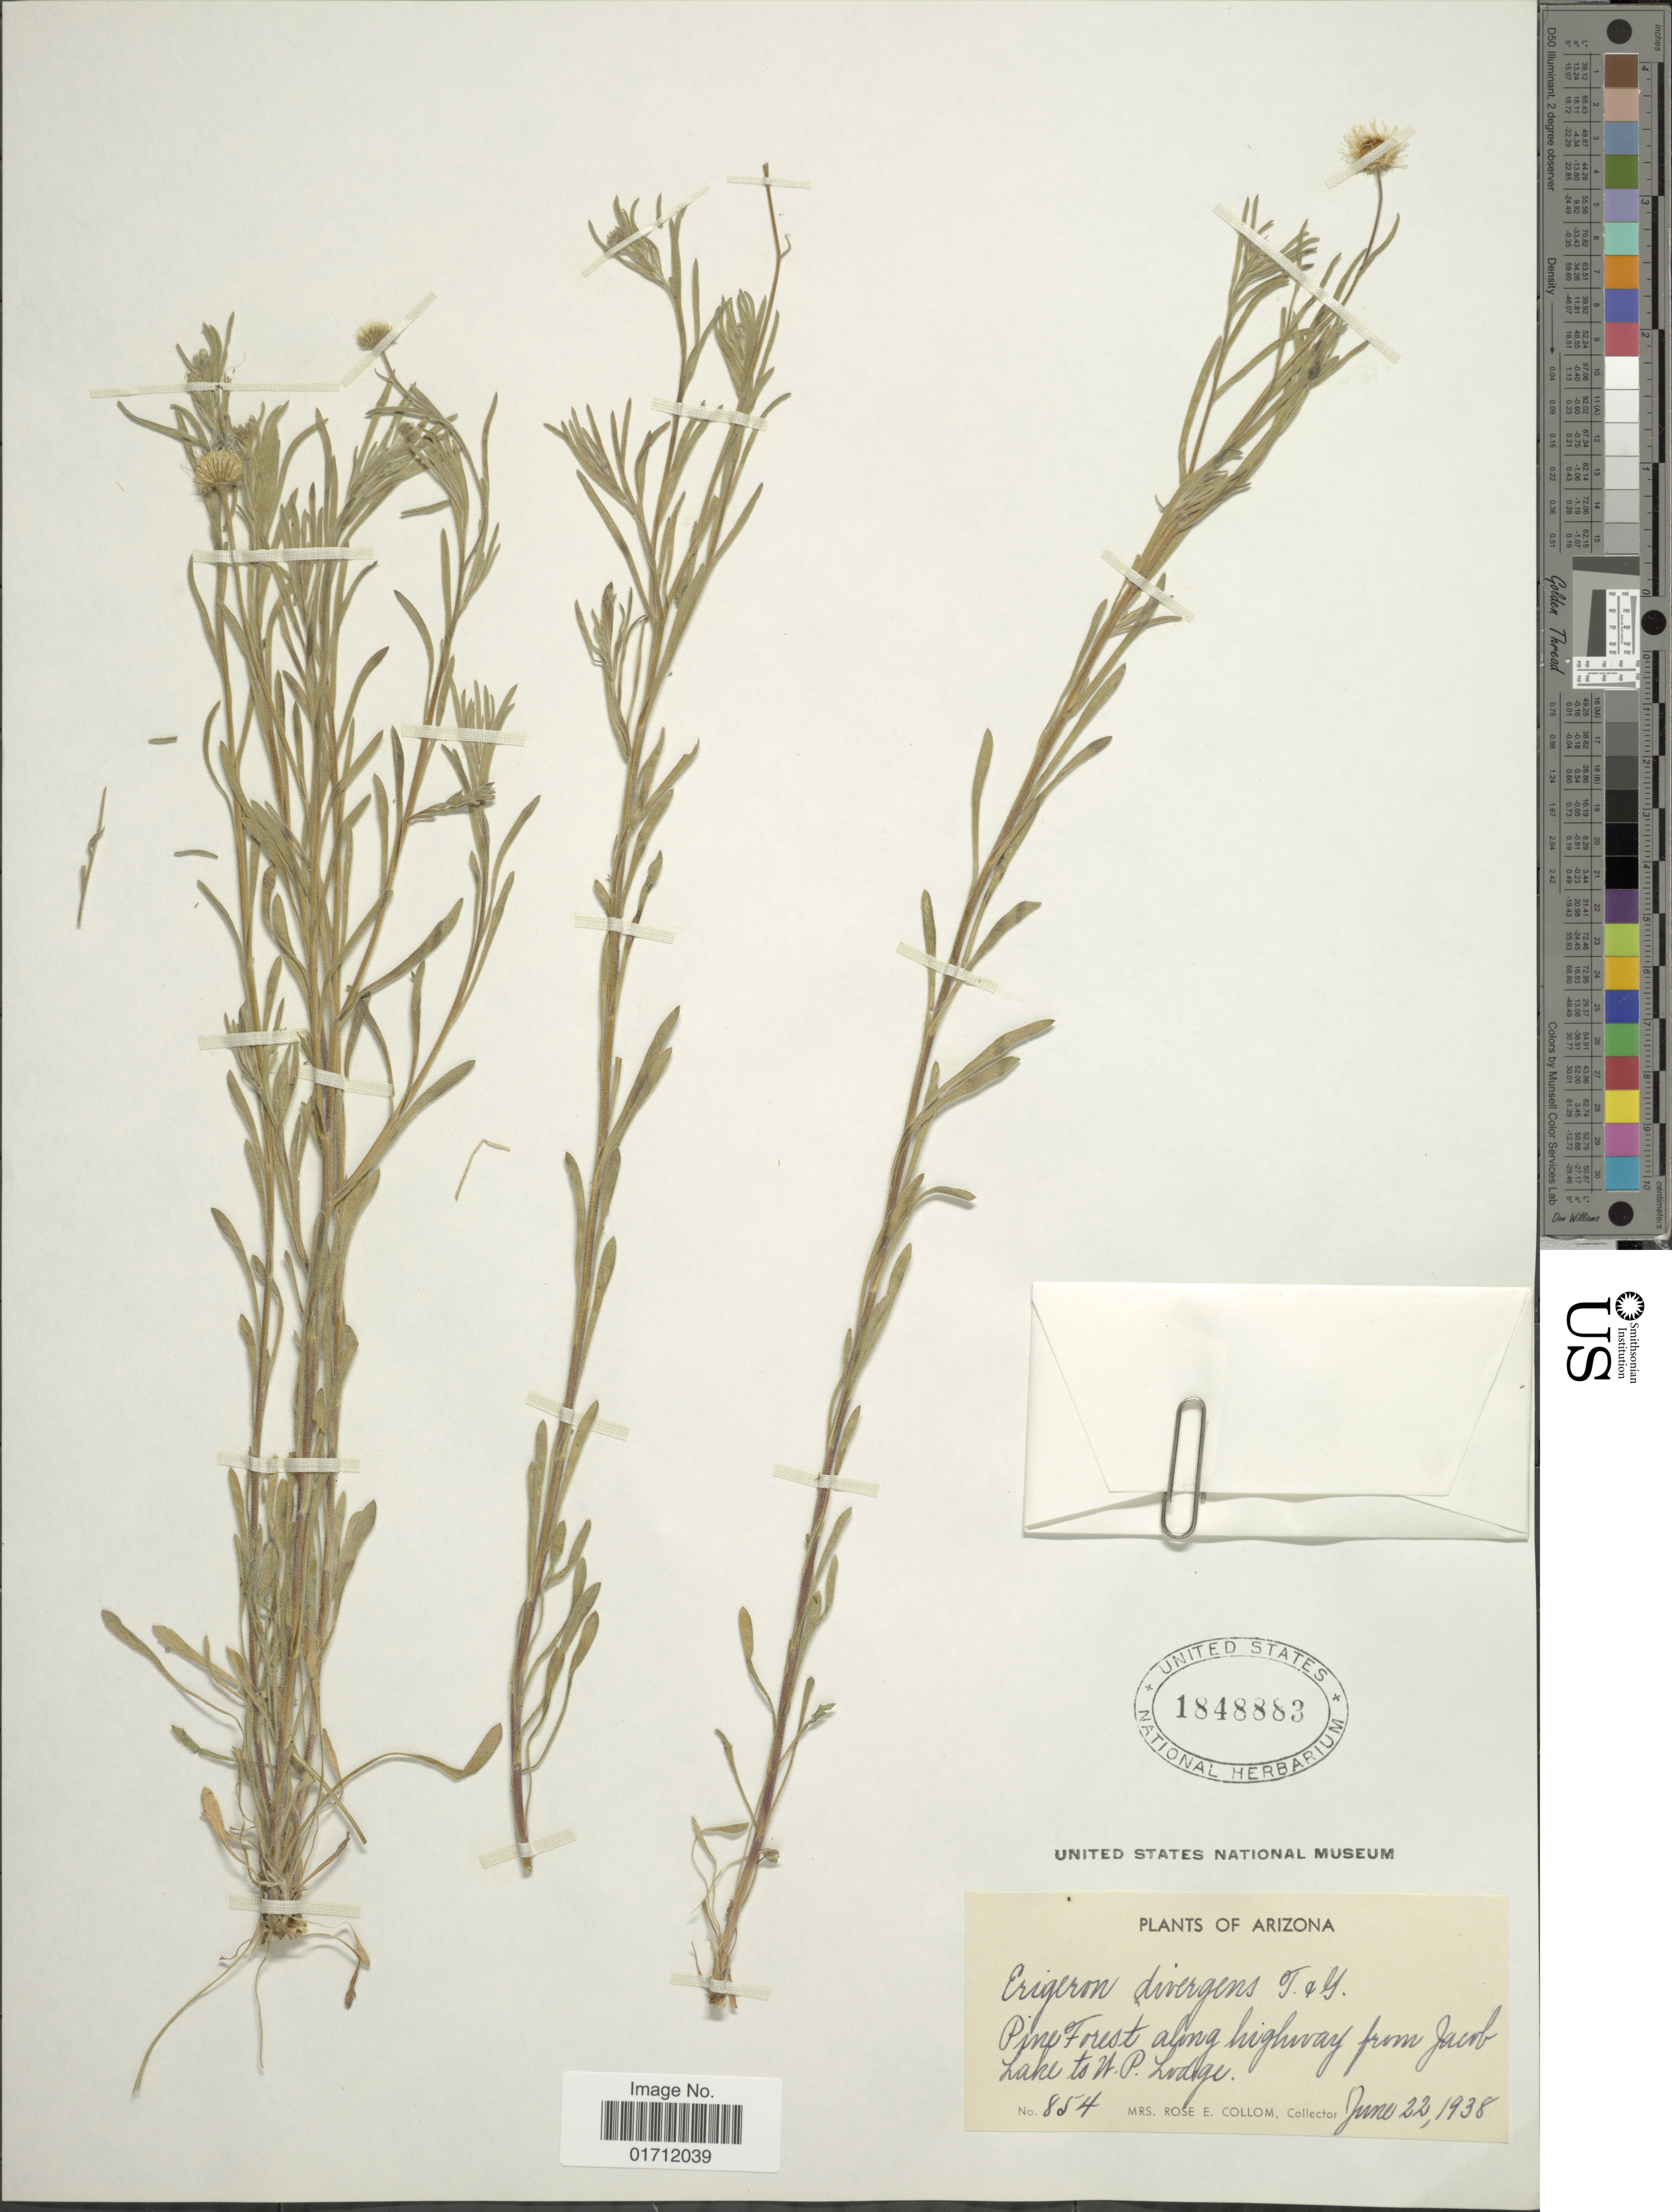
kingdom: Plantae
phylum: Tracheophyta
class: Magnoliopsida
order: Asterales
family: Asteraceae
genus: Erigeron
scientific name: Erigeron divergens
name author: Torr. & A. Gray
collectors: R. E. Collom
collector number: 854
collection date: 1938-06-22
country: United States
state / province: Arizona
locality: Pine forest along highway from Jacob lake to A.P. Lodge.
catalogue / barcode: US 1848883